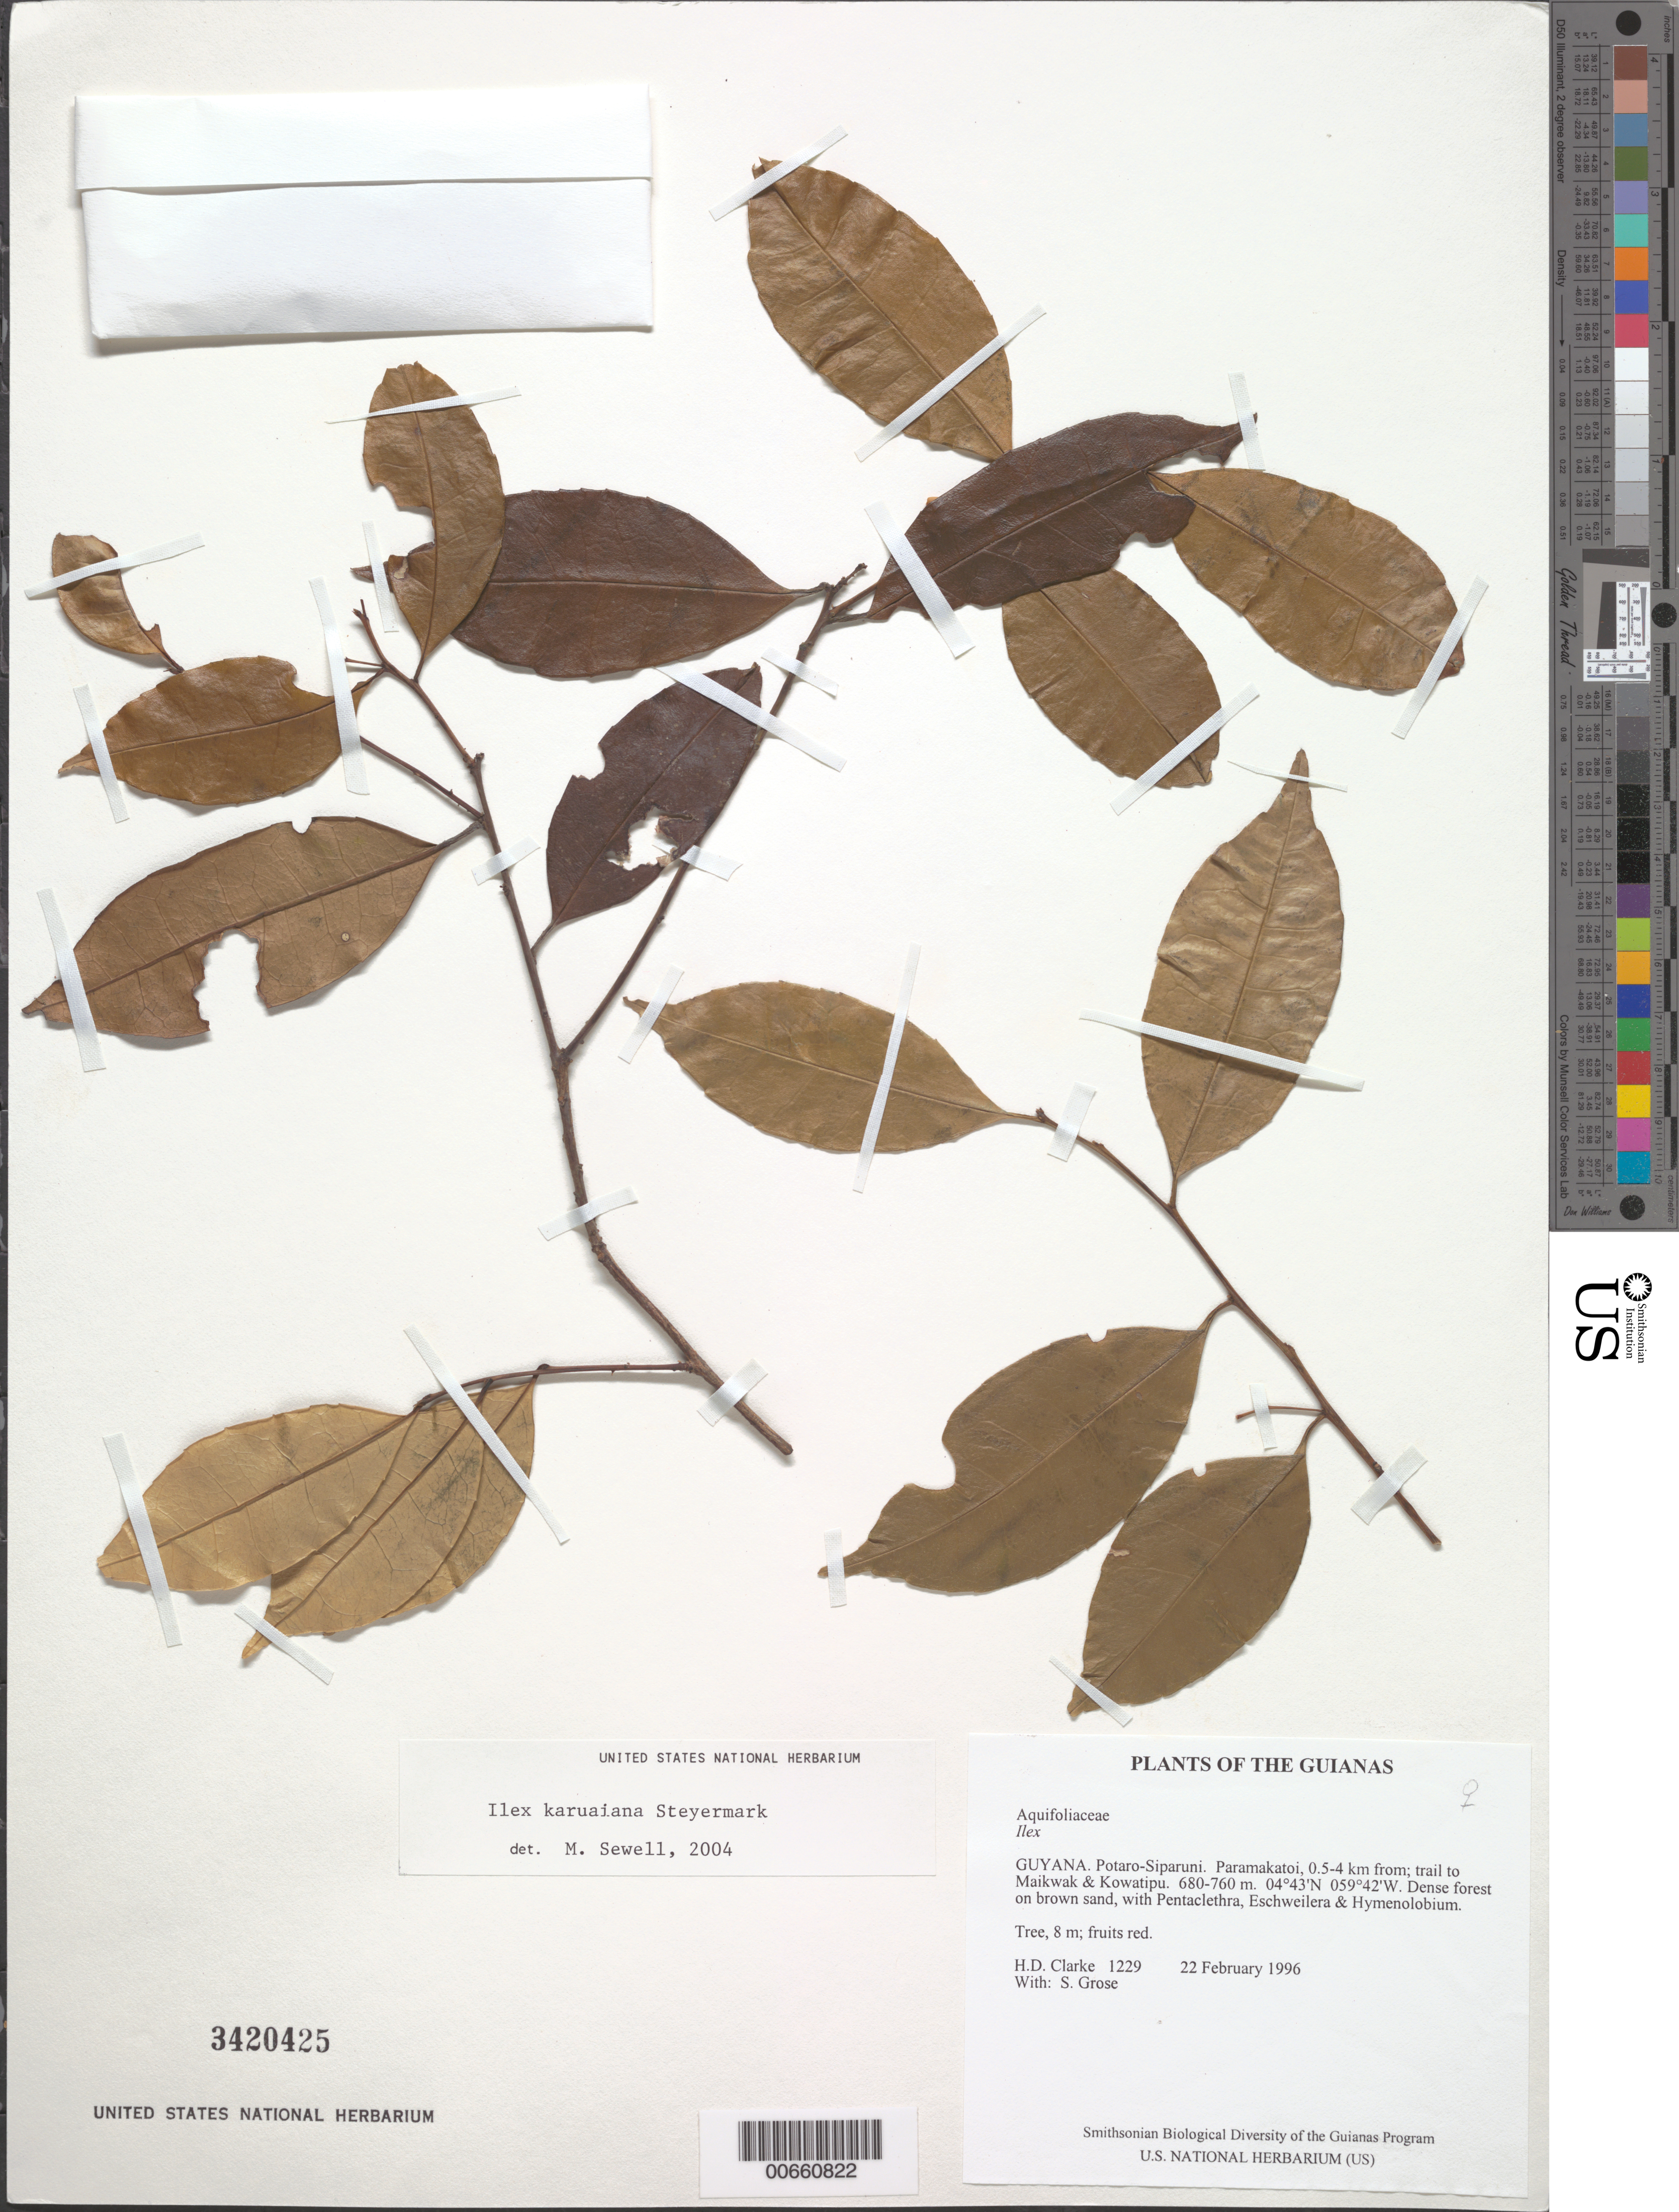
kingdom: Plantae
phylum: Tracheophyta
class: Magnoliopsida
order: Aquifoliales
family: Aquifoliaceae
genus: Ilex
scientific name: Ilex karuaiana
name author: Steyerm.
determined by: Sewell, M.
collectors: H. D. Clarke & S. Grose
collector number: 1229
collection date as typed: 22 February 1996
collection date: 1996-02-22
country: Guyana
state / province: Potaro-Siparuni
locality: Paramakatoi, 0.5-4 km from; trail to Maikwak & Kowatipu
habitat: Dense forest on brown sand, with Pentaclethra, Eschweilera & Hymenolobium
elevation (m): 680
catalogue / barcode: US 3420425